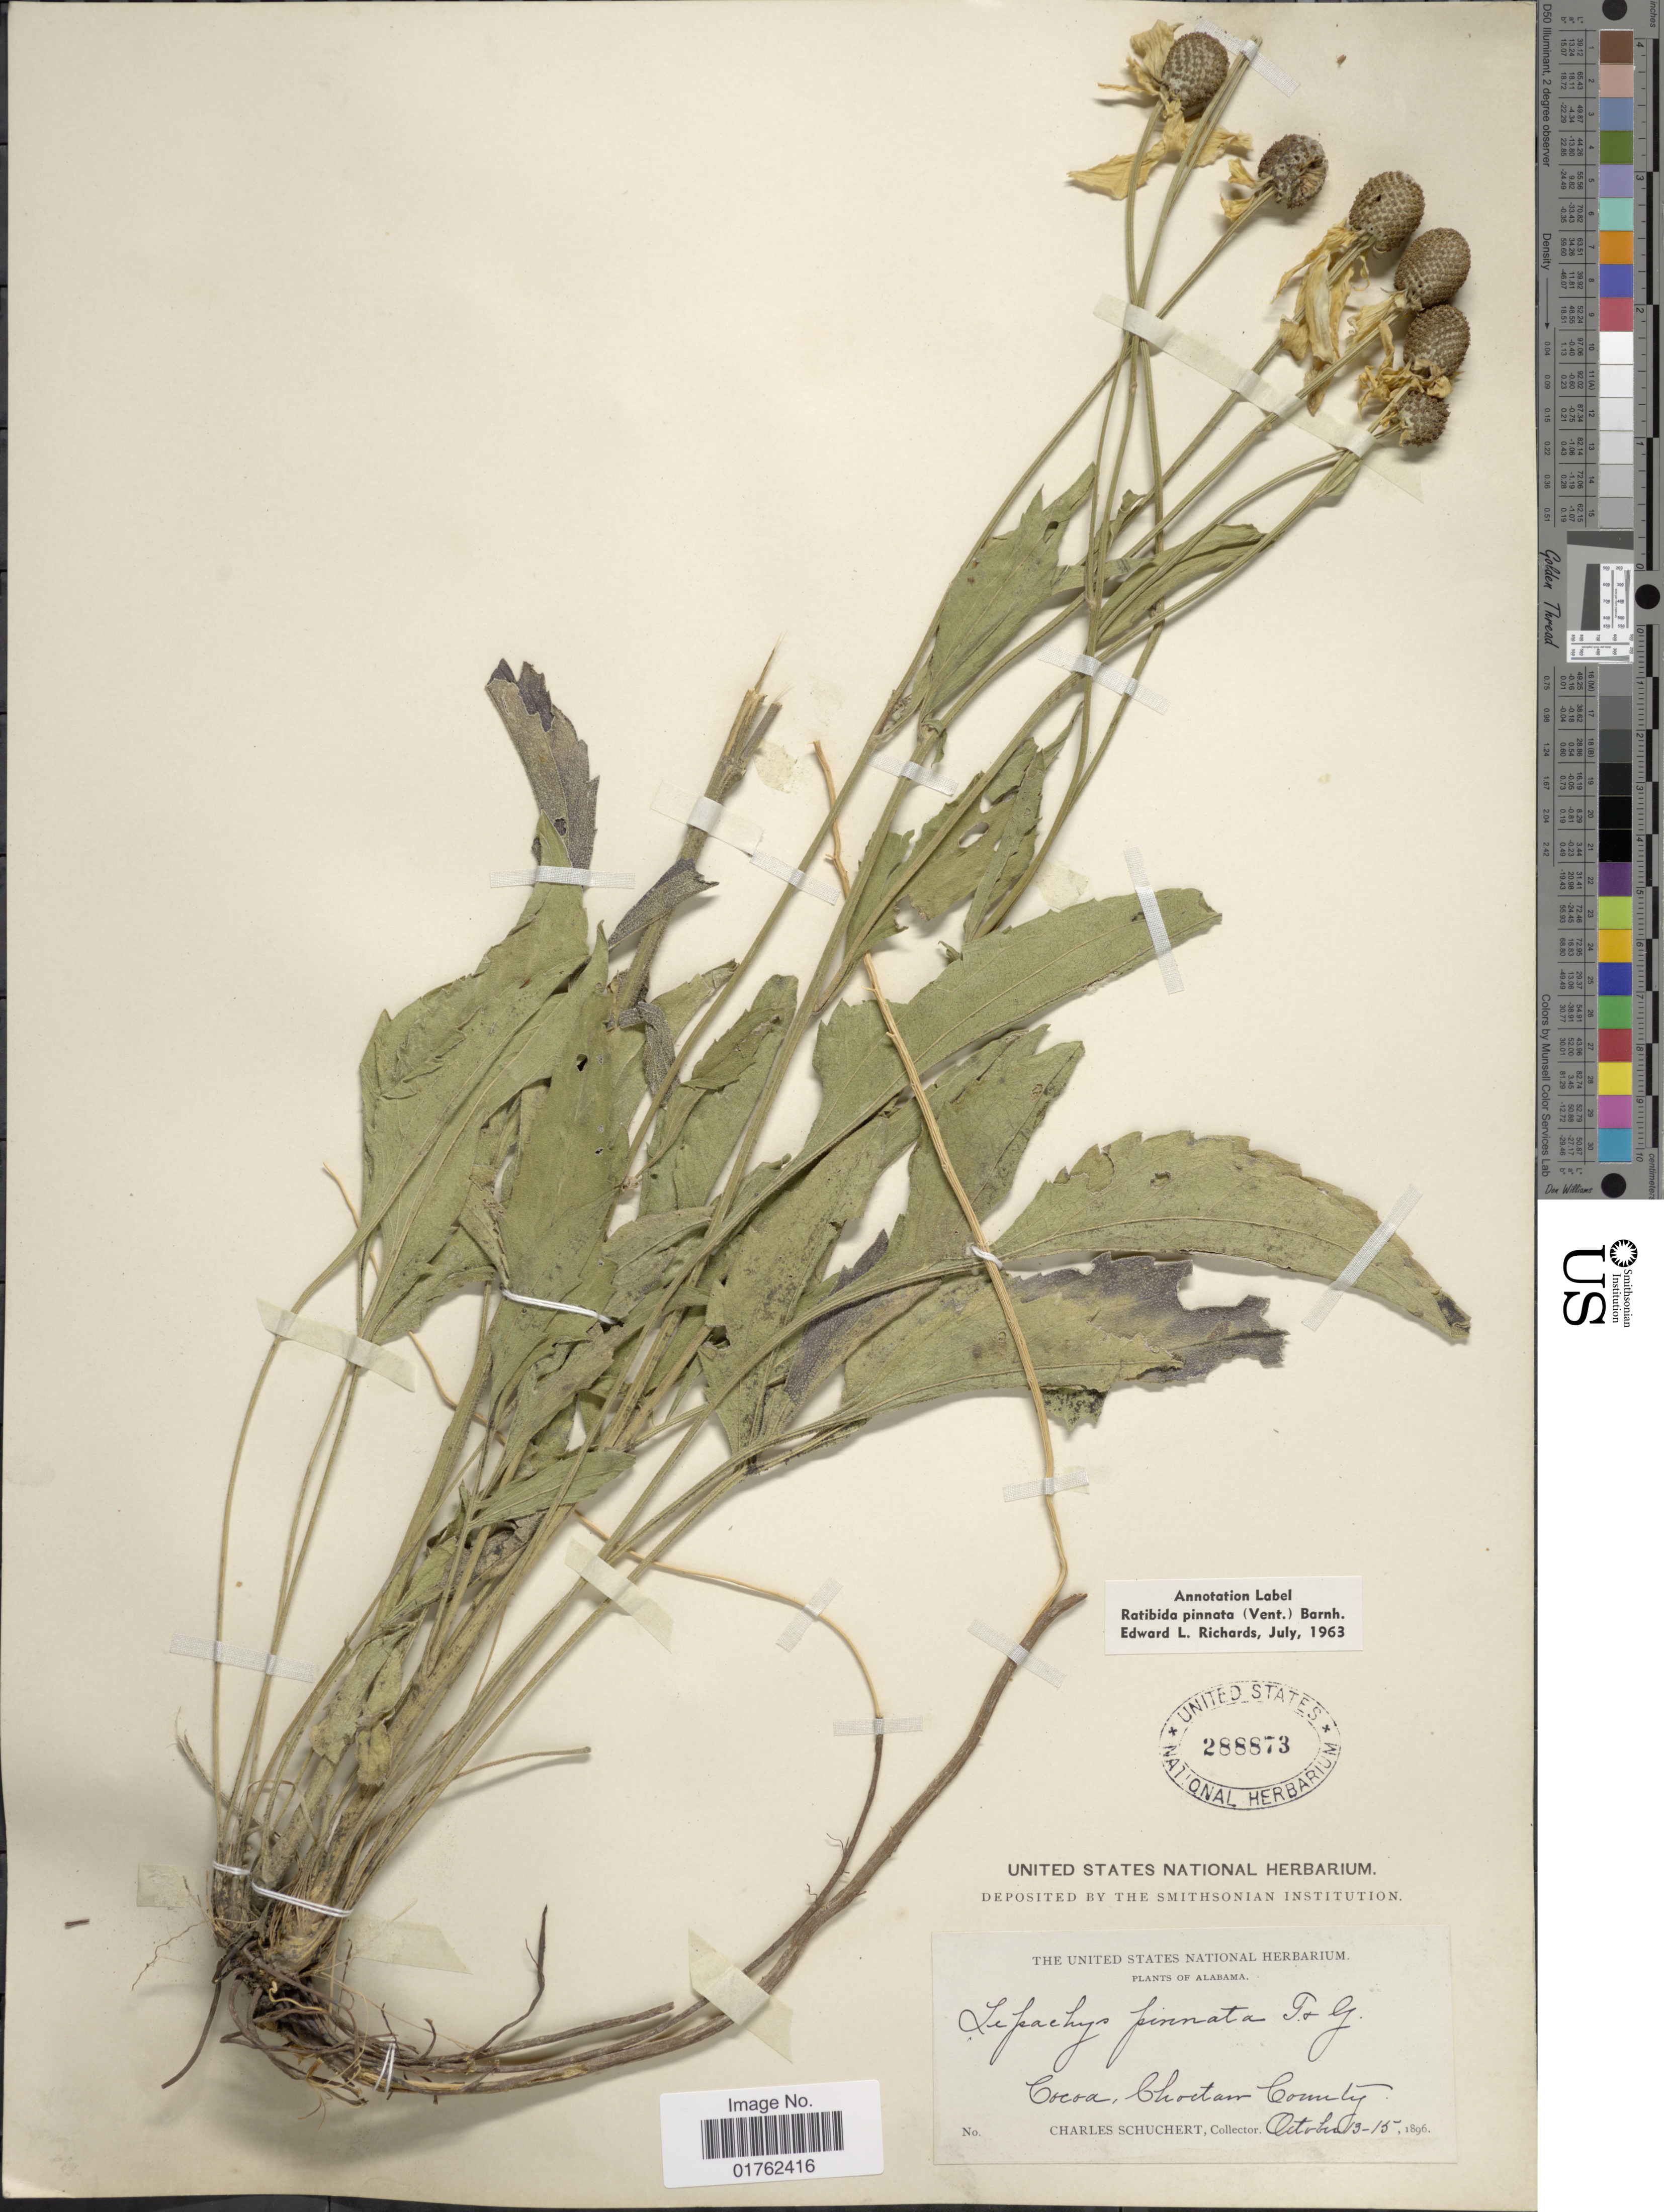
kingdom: Plantae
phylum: Tracheophyta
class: Magnoliopsida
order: Asterales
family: Asteraceae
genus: Ratibida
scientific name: Ratibida pinnata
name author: (Vent.) Barnhart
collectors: C. Schuchert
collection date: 1896-10-13/1896-10-15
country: United States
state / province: Alabama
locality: Cocoa Chocktaw County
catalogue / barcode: US 288873